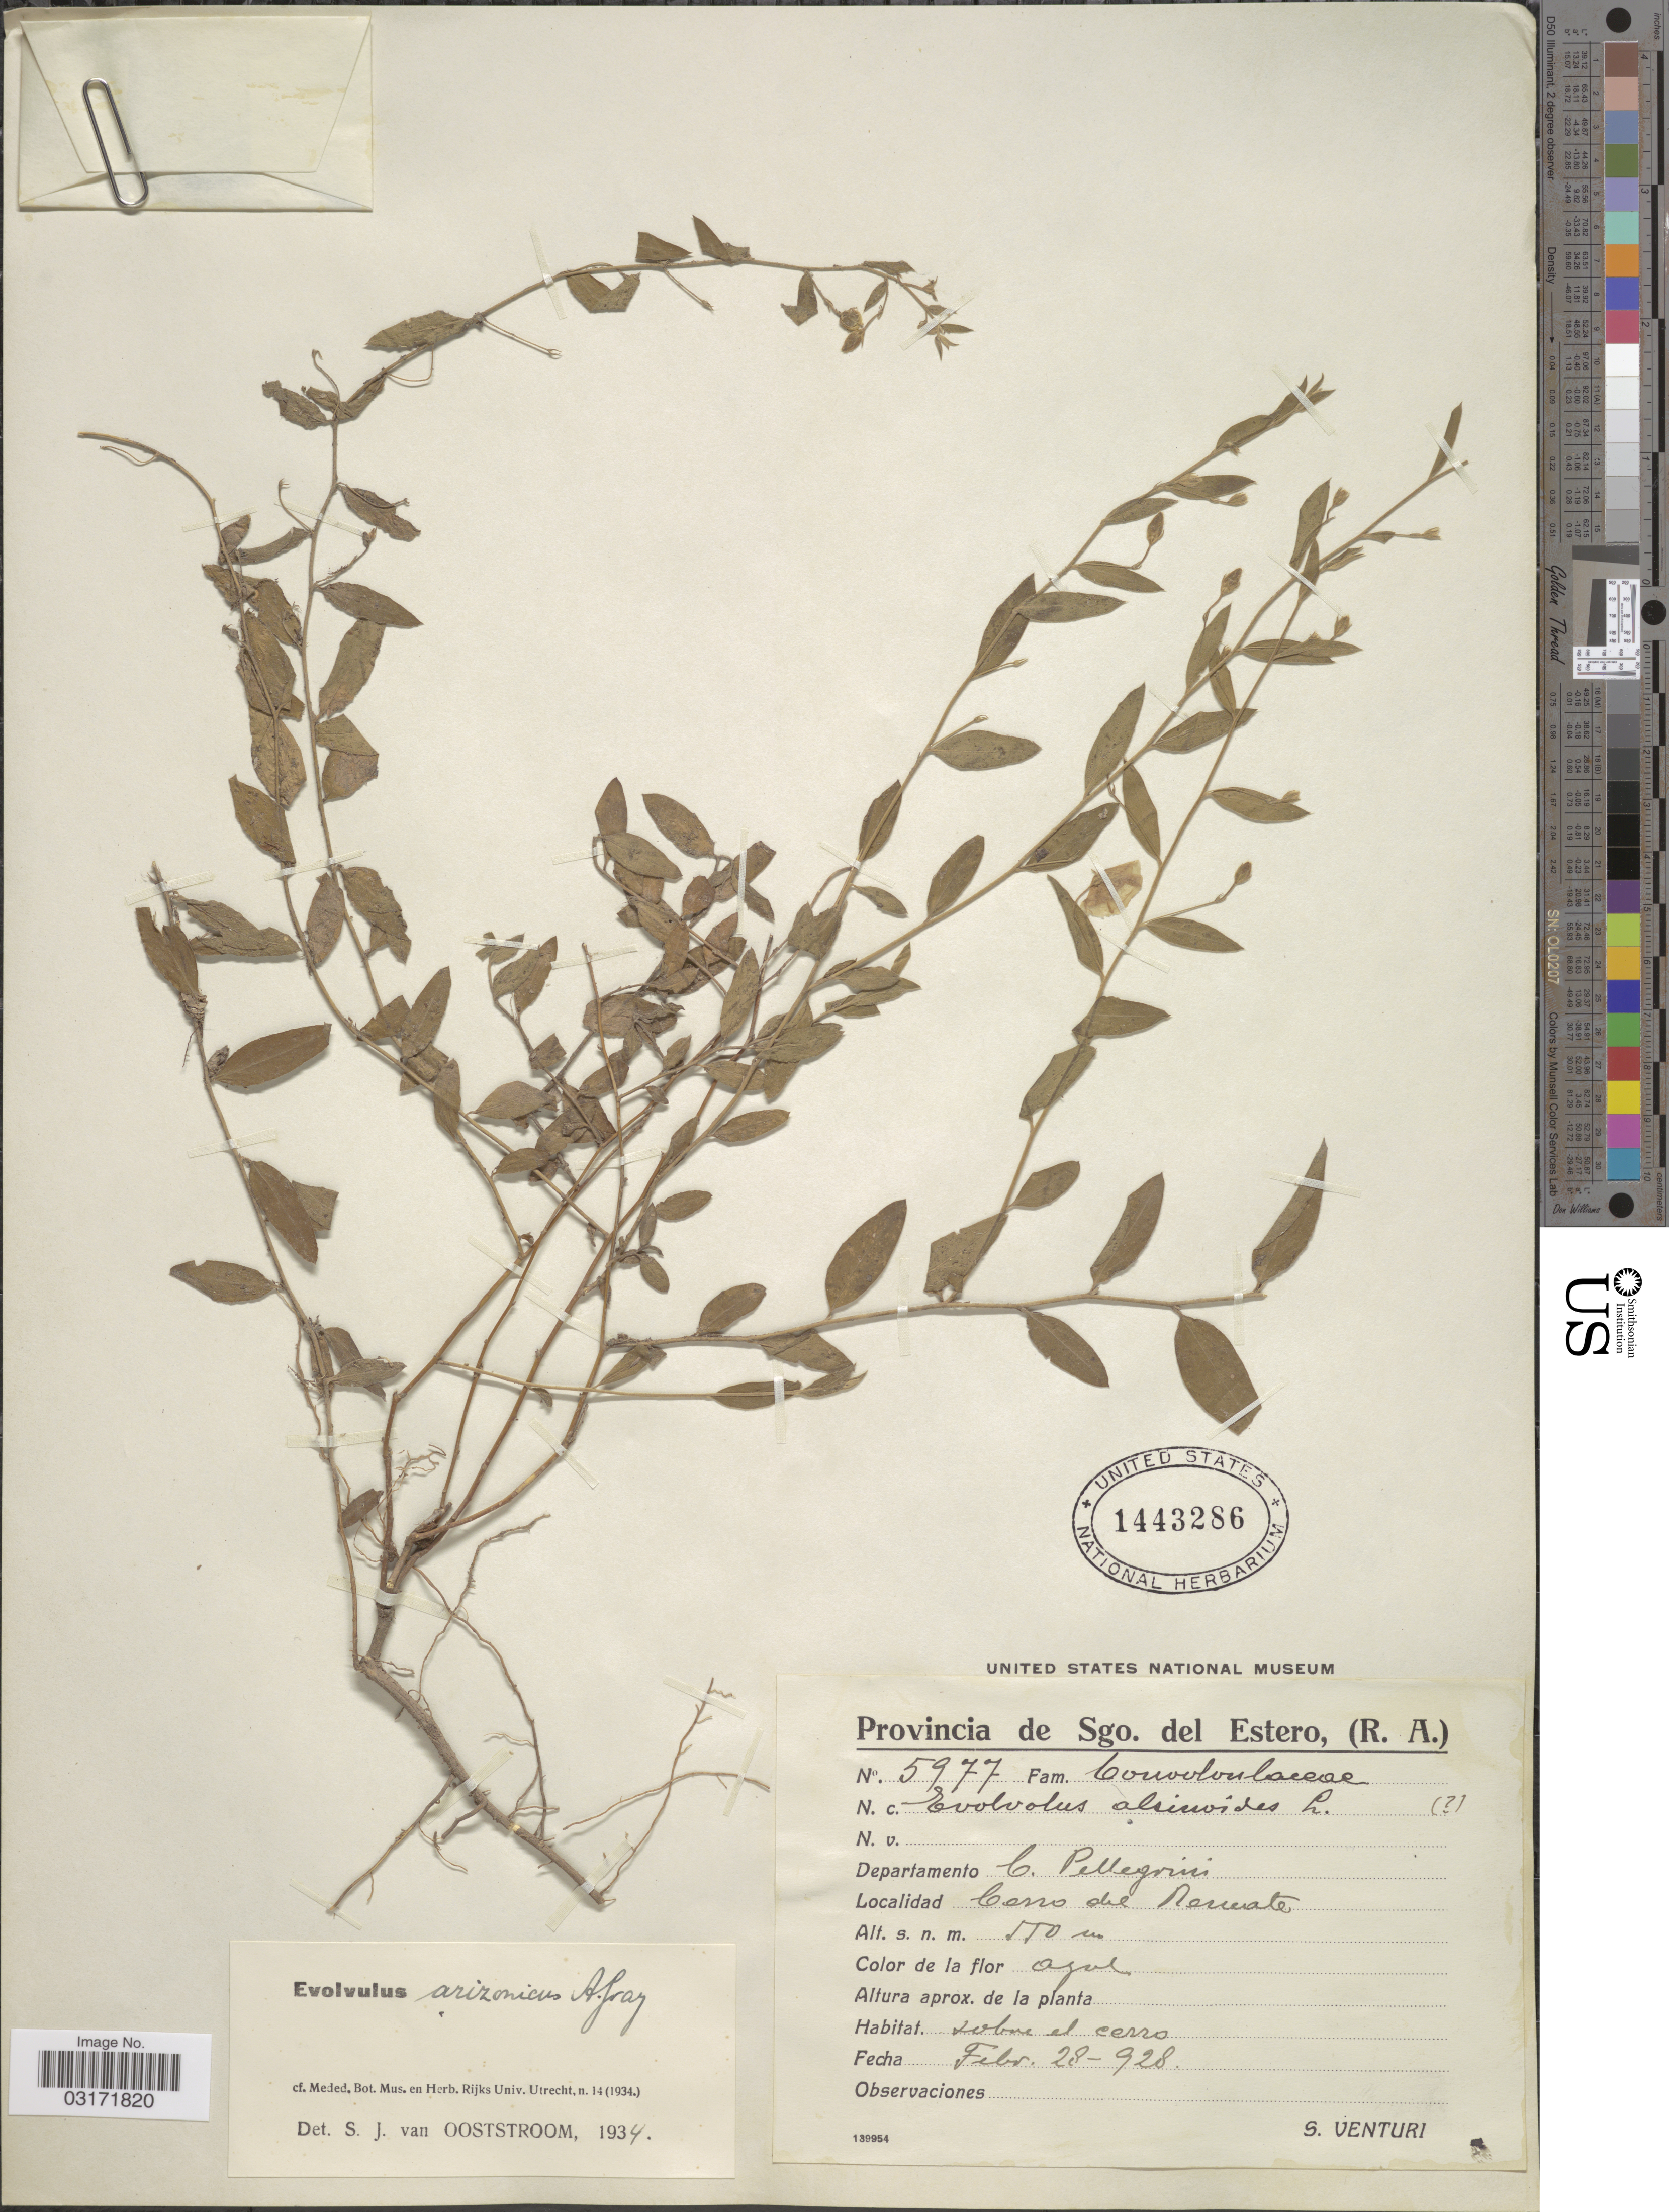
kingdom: Plantae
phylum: Tracheophyta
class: Magnoliopsida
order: Solanales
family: Convolvulaceae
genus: Evolvulus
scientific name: Evolvulus arizonicus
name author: A. Gray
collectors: S. Venturi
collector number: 5977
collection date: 1928-02-28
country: Argentina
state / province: Santiago del Estero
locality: Provincia de Sgo. del Estero, Departamento C. Pellegrini, Cerro del Remate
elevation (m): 550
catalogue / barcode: US 1443286